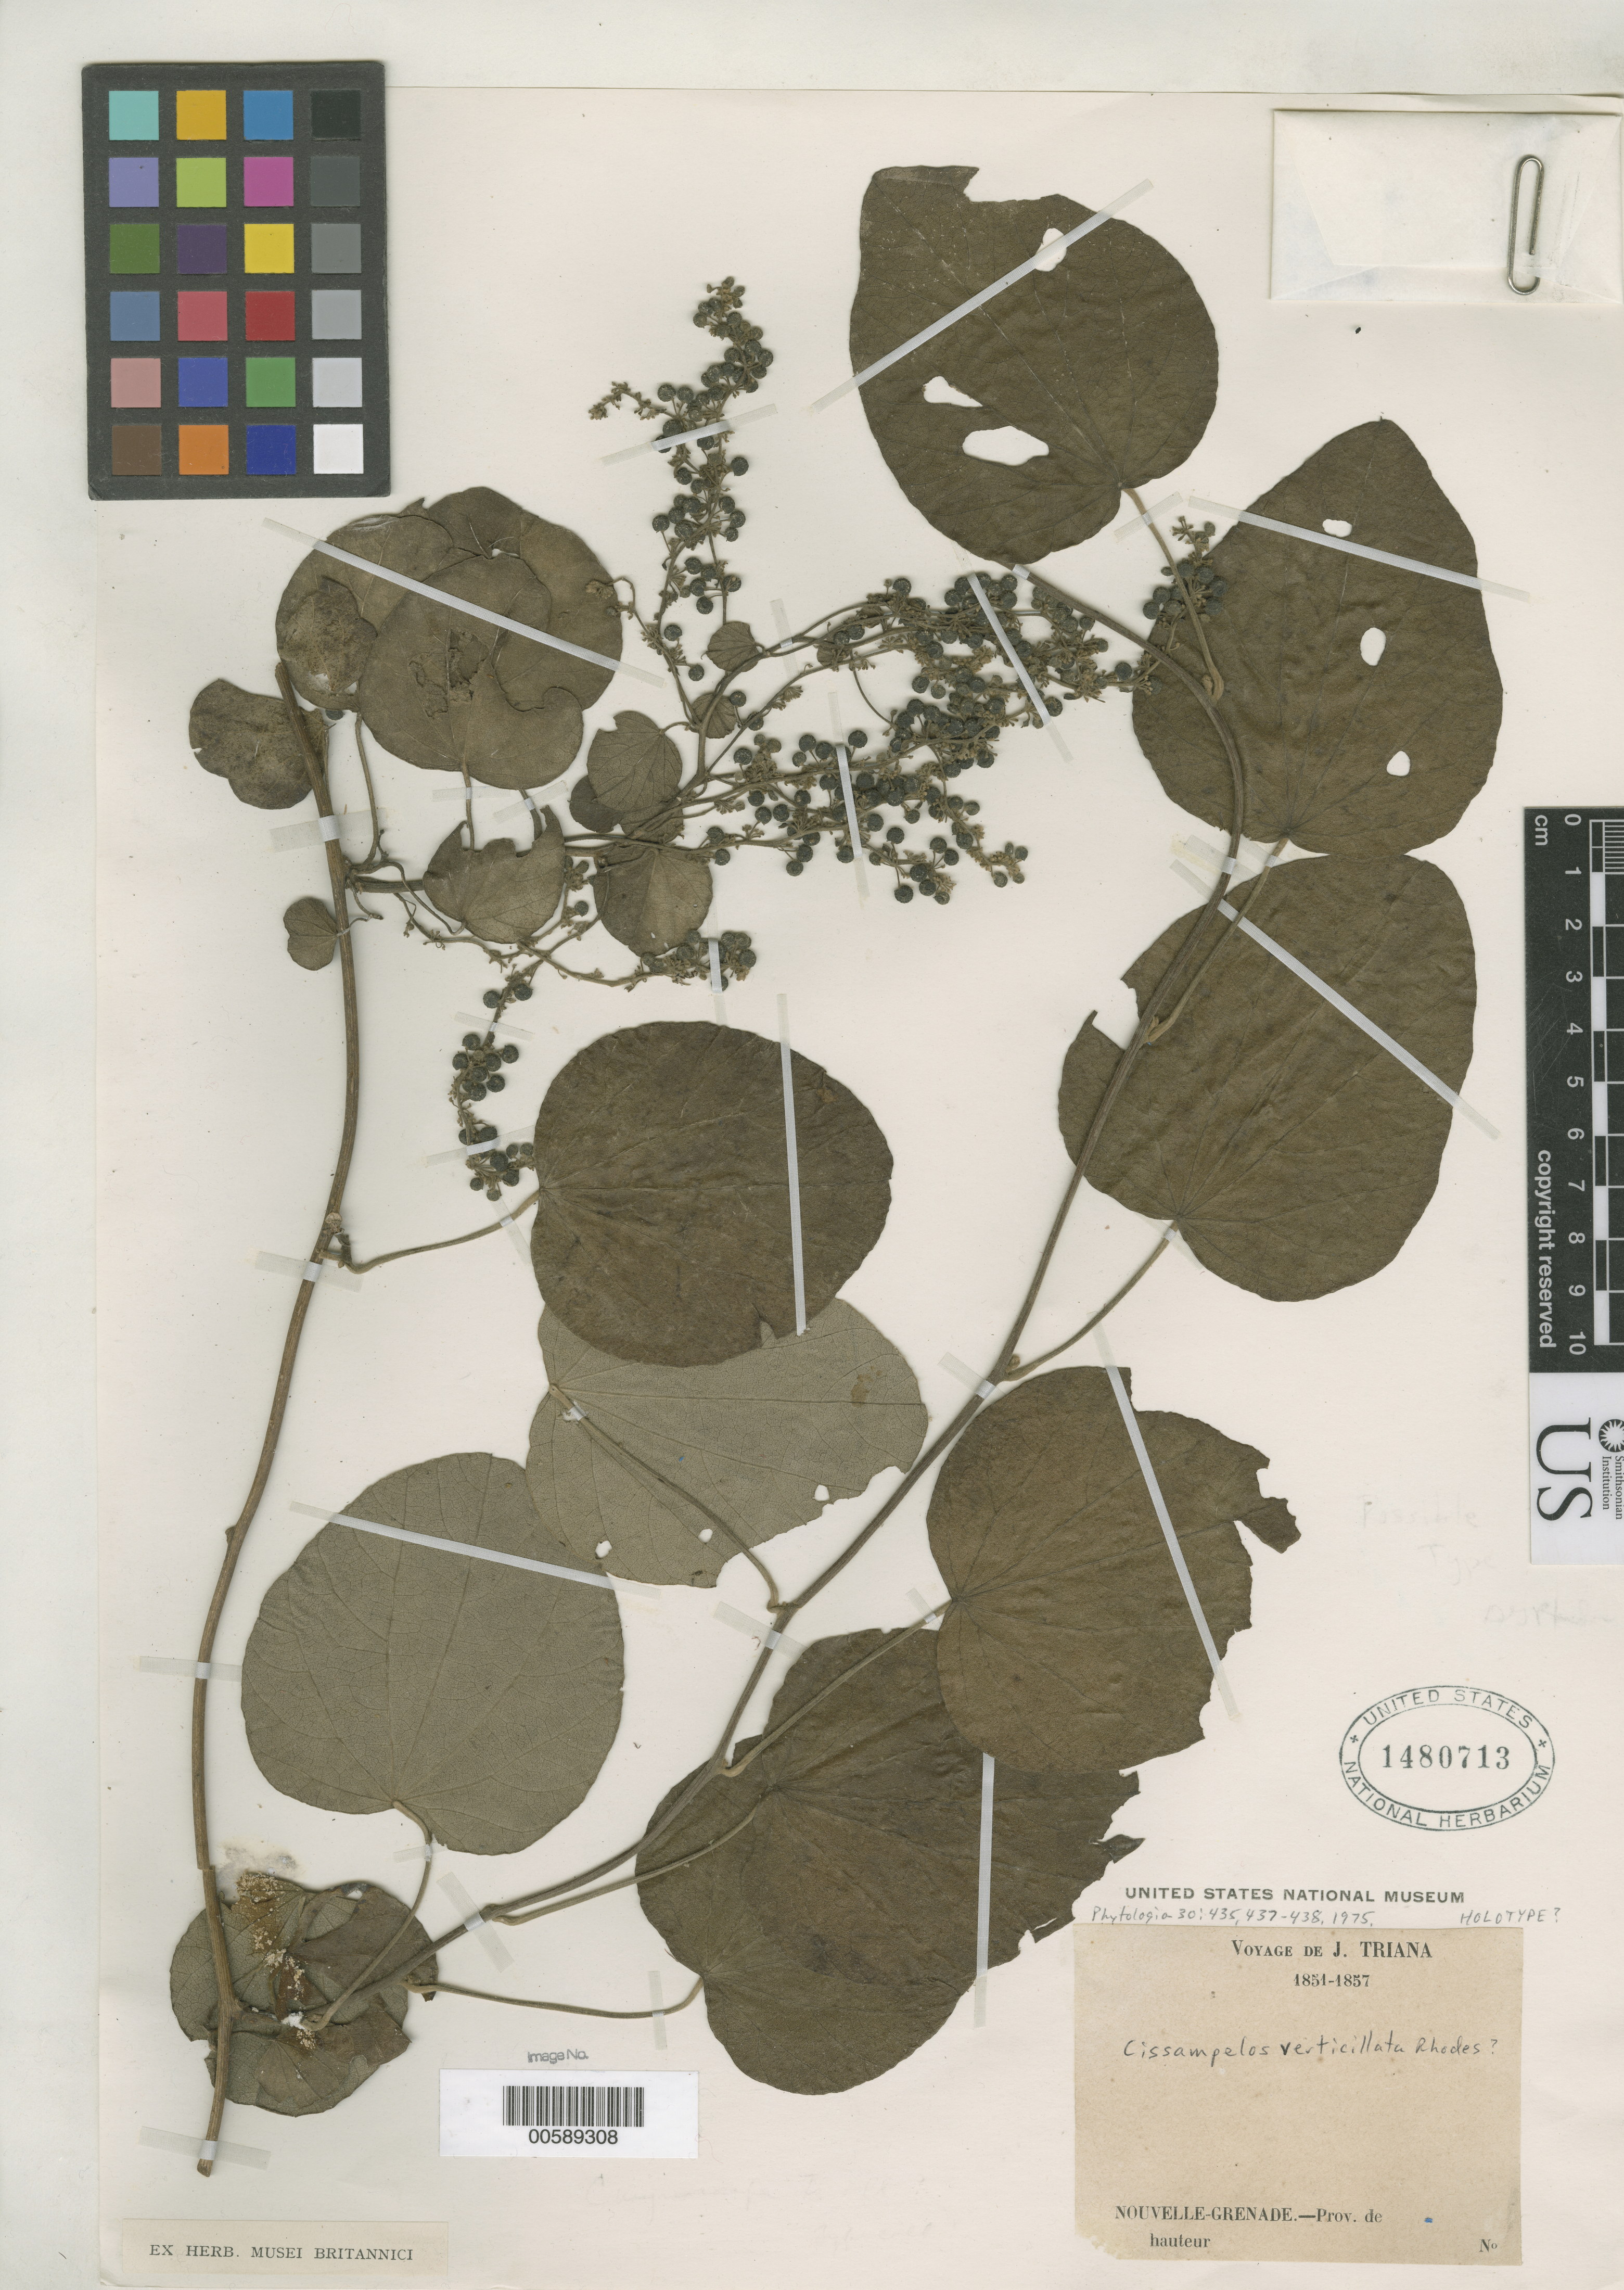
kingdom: Plantae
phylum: Tracheophyta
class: Magnoliopsida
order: Ranunculales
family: Menispermaceae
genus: Cissampelos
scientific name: Cissampelos verticillata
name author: Rhodes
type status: Possible Holotype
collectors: J. J. Triana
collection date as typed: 1851 to -- --- 1857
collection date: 1851/1857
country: Colombia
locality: Prov. de Hauteur.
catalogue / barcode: US 1480713